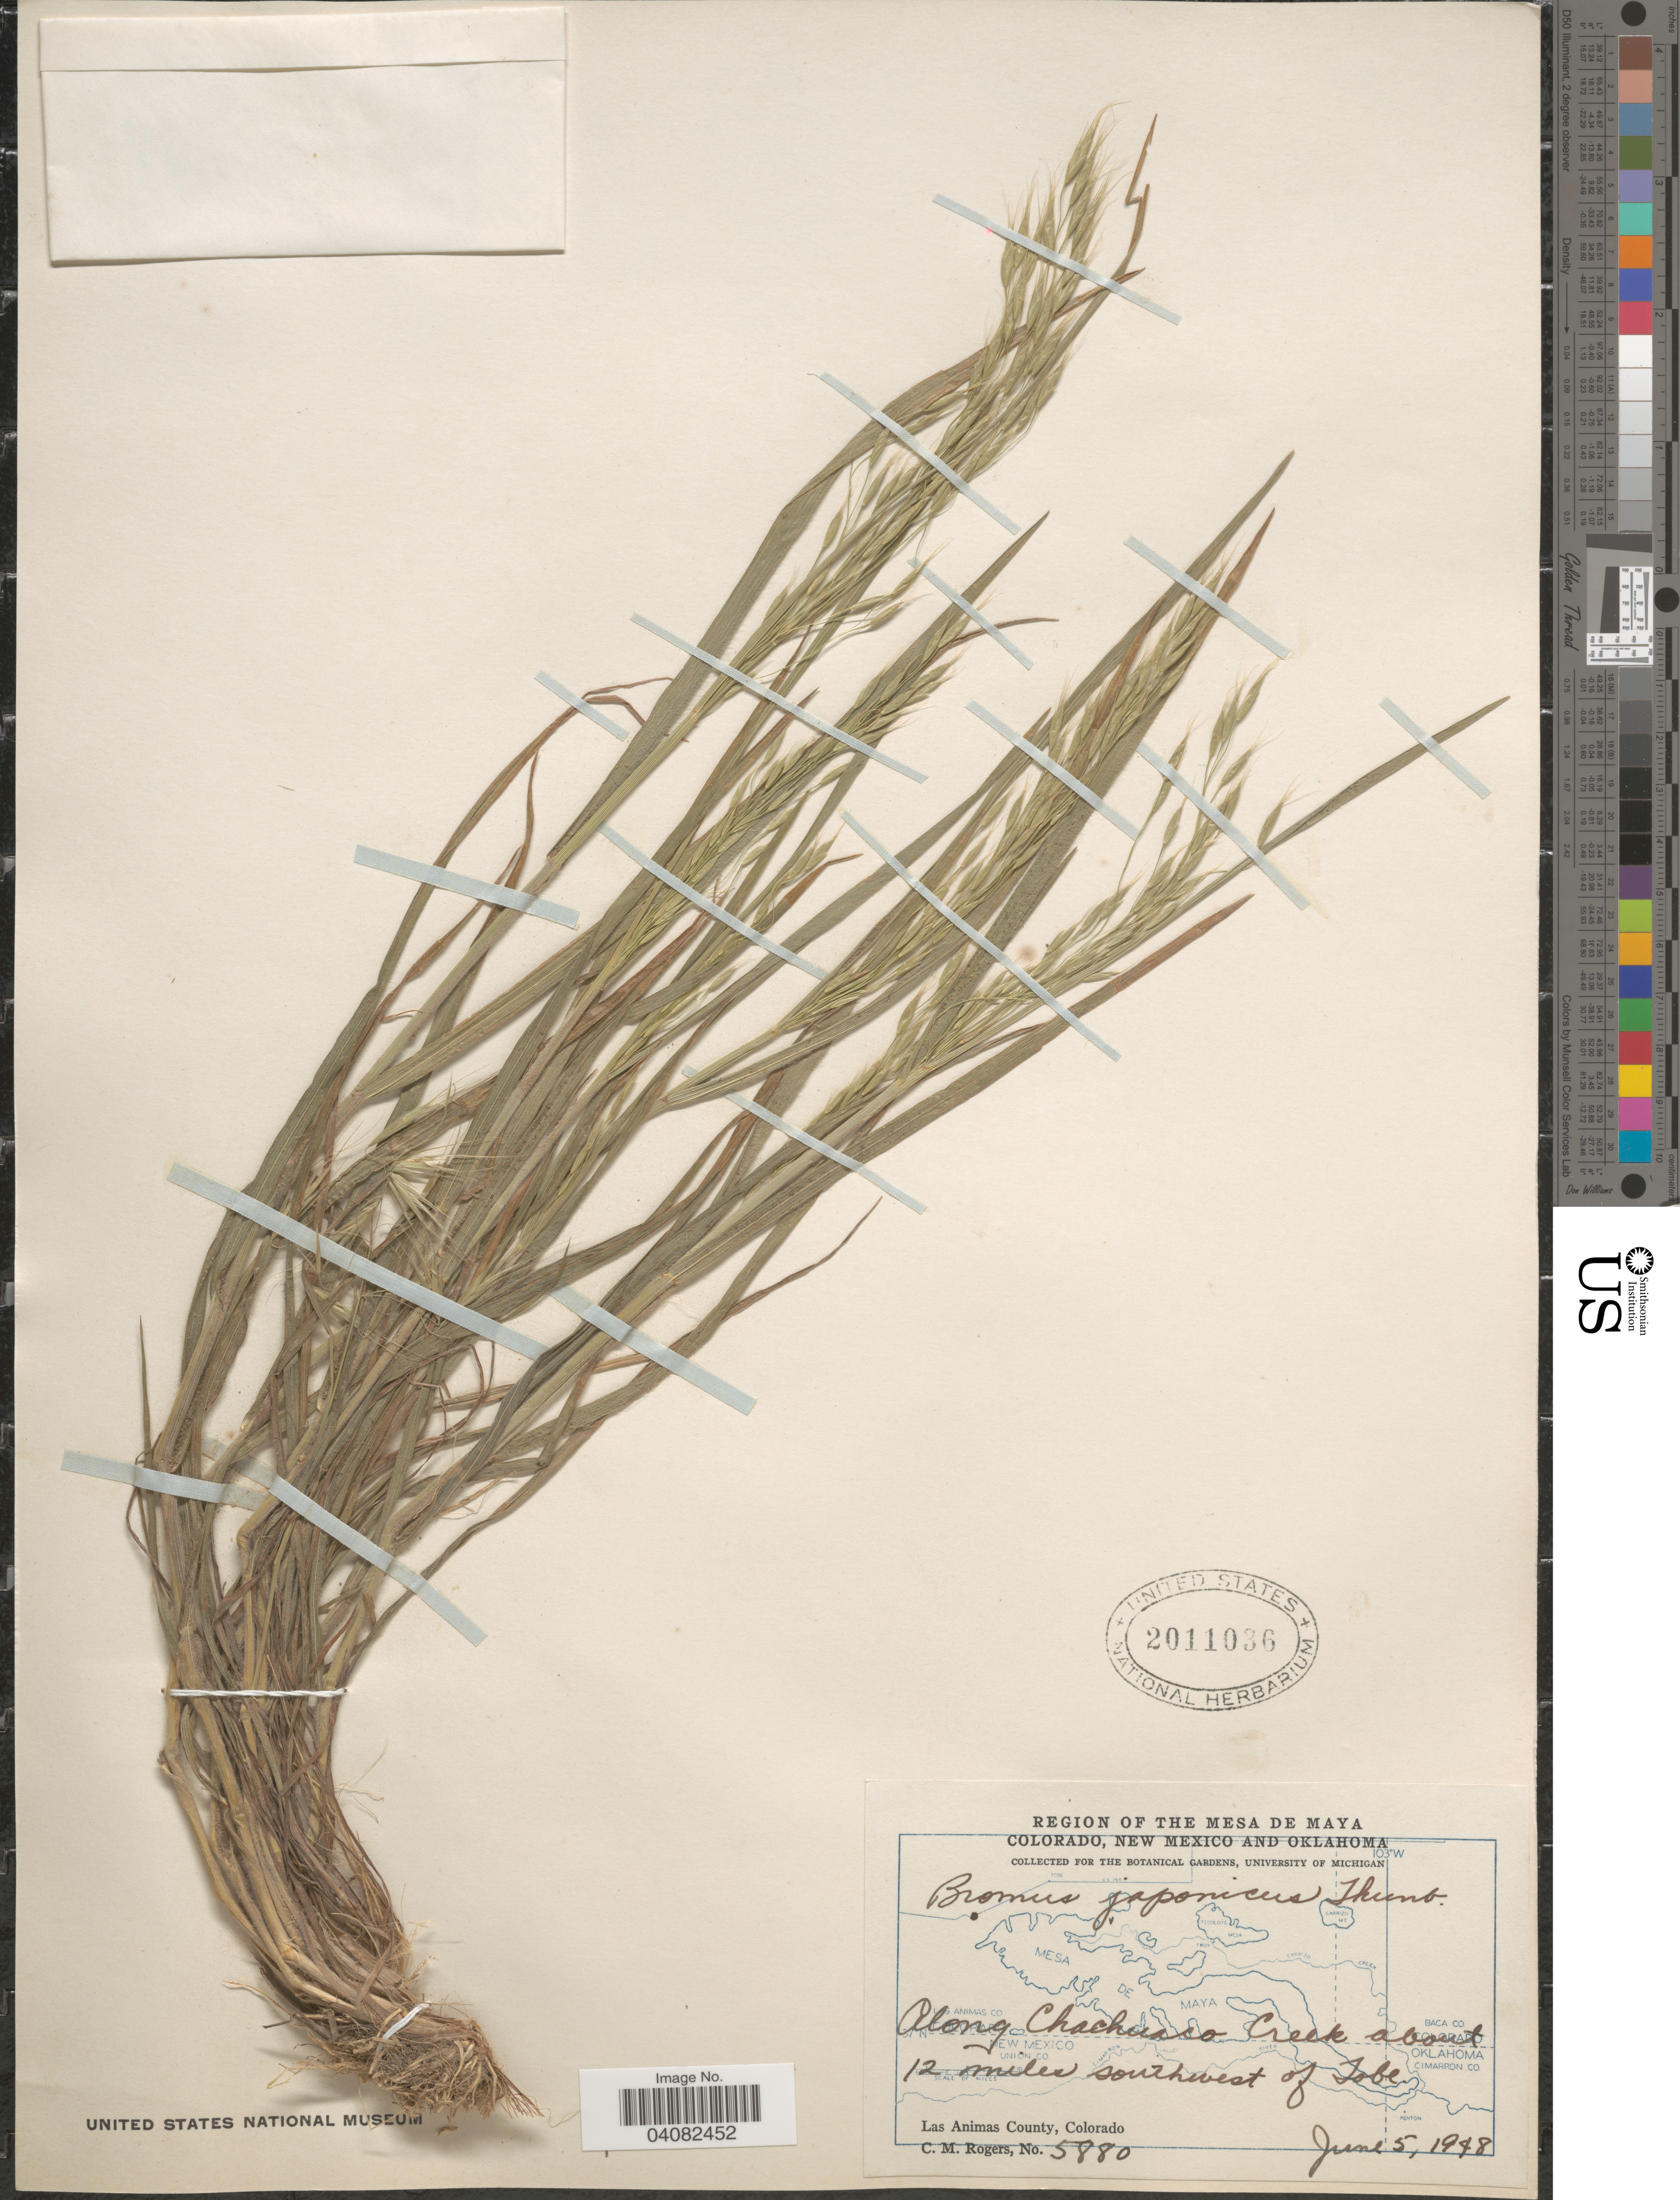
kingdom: Plantae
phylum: Tracheophyta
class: Liliopsida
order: Poales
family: Poaceae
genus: Bromus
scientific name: Bromus japonicus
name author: Houtt.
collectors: C. M. Rogers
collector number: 5880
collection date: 1948-06-05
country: United States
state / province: Colorado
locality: Region of The Mesa de Maya. Along Chachuaco Creek about 12 miles southwest of Tobe. Las Animas County.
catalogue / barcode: US 2011036